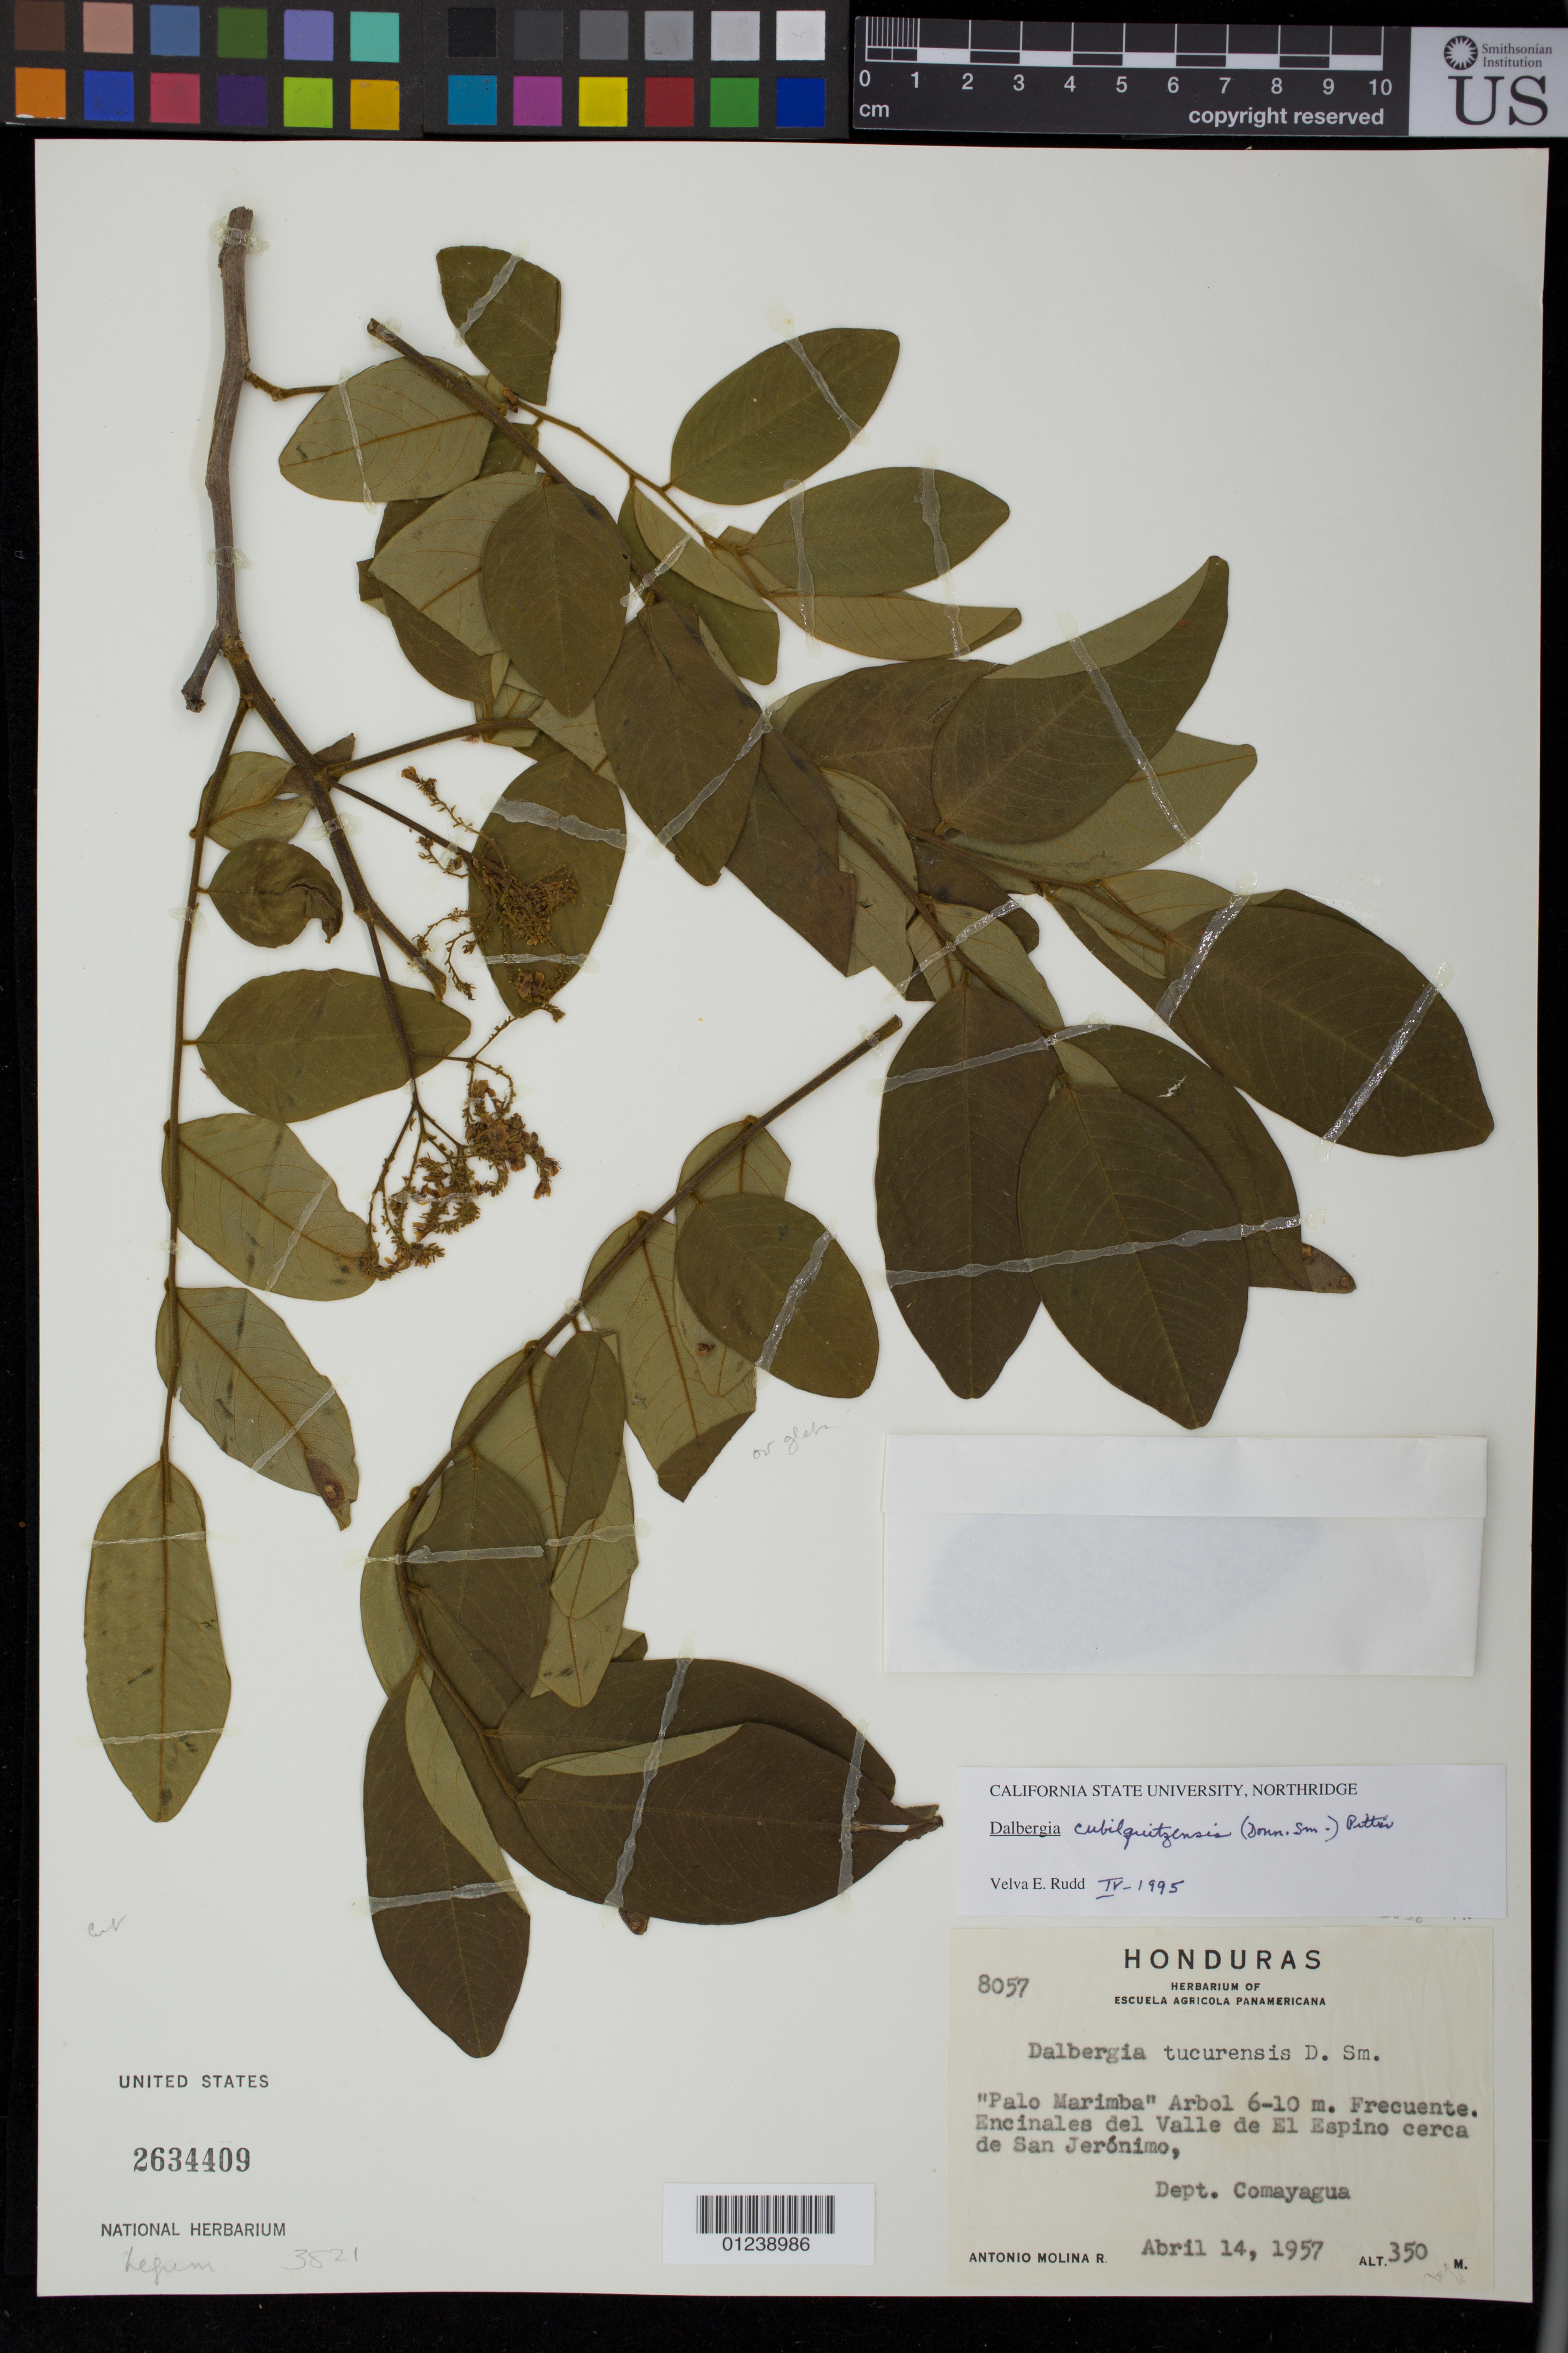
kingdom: Plantae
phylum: Tracheophyta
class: Magnoliopsida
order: Fabales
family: Fabaceae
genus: Dalbergia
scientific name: Dalbergia cubilquitzensis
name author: (Donn. Sm.) Pittier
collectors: A. Molina R.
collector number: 8057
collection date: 1957-04-14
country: Honduras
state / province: Comayagua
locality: Encinales del Valle de El Espino cerca de San Jeronimo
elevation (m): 350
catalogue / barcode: US 2634409